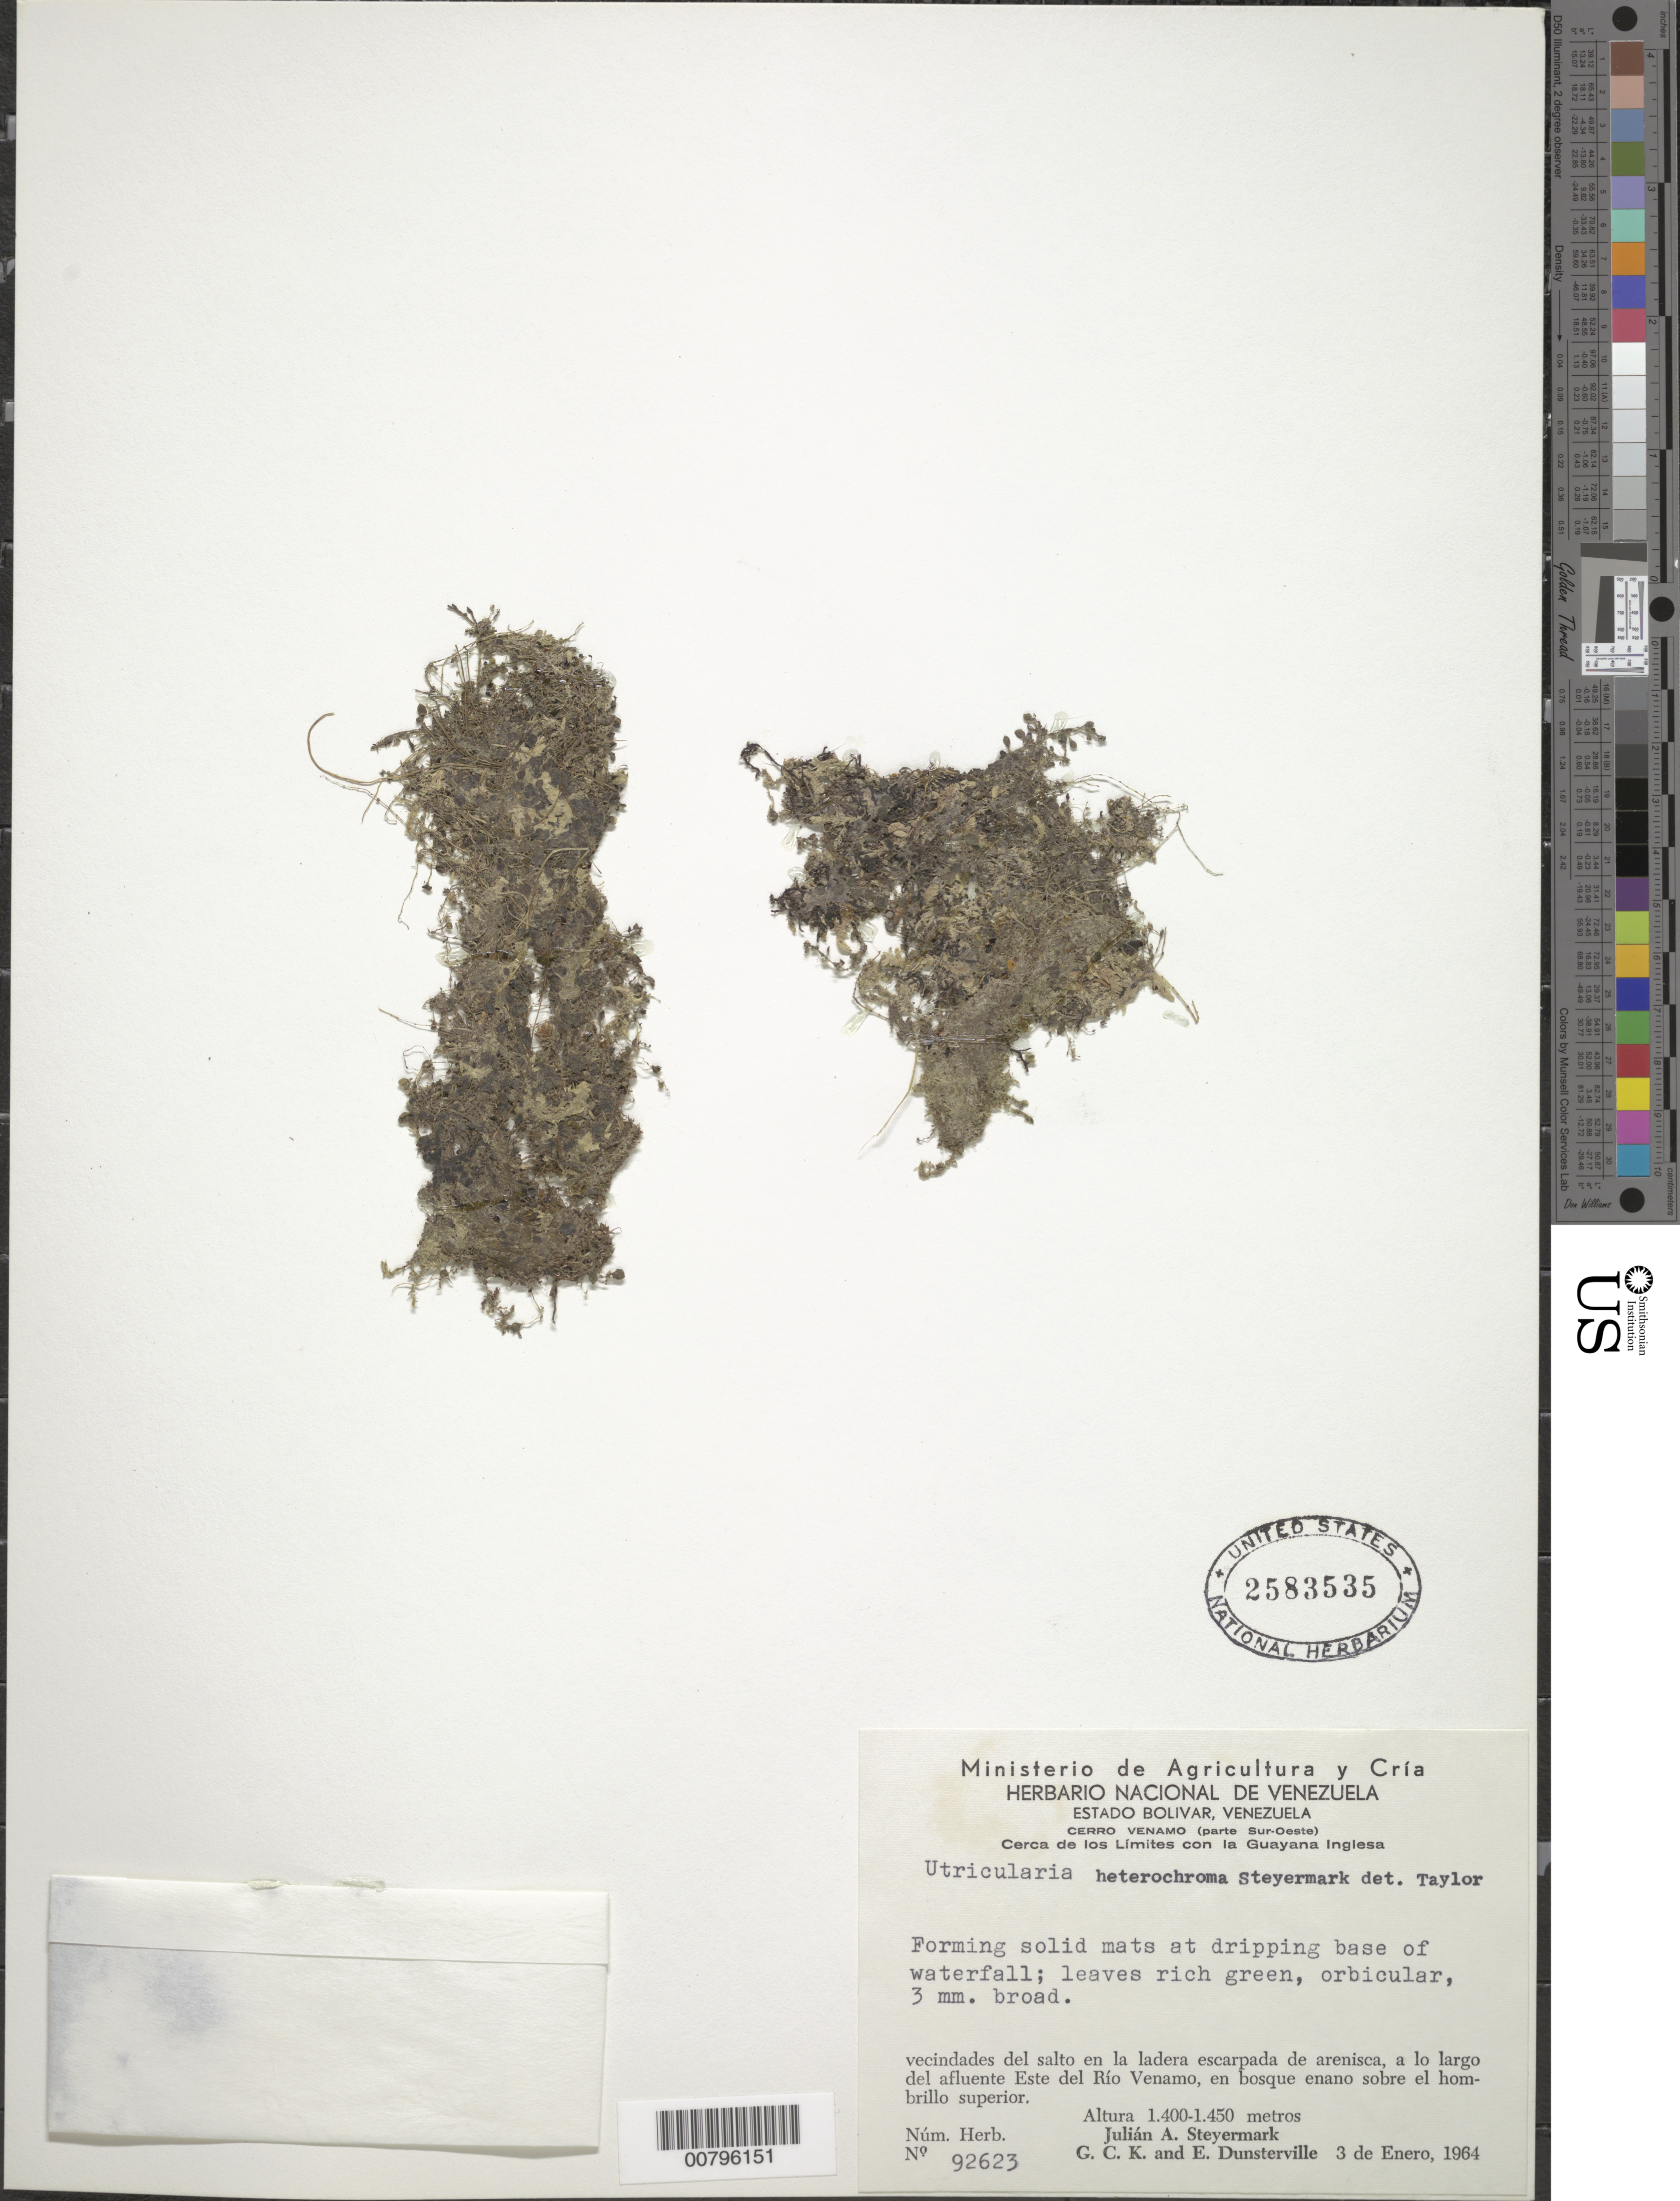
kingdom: Plantae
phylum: Tracheophyta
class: Magnoliopsida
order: Lamiales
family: Lentibulariaceae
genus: Utricularia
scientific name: Utricularia heterochroma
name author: Steyerm.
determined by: Taylor, P.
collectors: J. Steyermark, G. C. K. Dunsterville & E. Dunsterville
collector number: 92623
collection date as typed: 3-Jan-64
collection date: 1964-01-03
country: Venezuela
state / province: Bolívar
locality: Cerro Venamo (parte Sur-Oeste), Cerca de los Límites con la Guayana Inglesa, a lo largo afluente Este del Río Venamo, sobre el hombrillo superíor del cerro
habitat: Dripping base of waterfall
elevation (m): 1400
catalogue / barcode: US 2583535